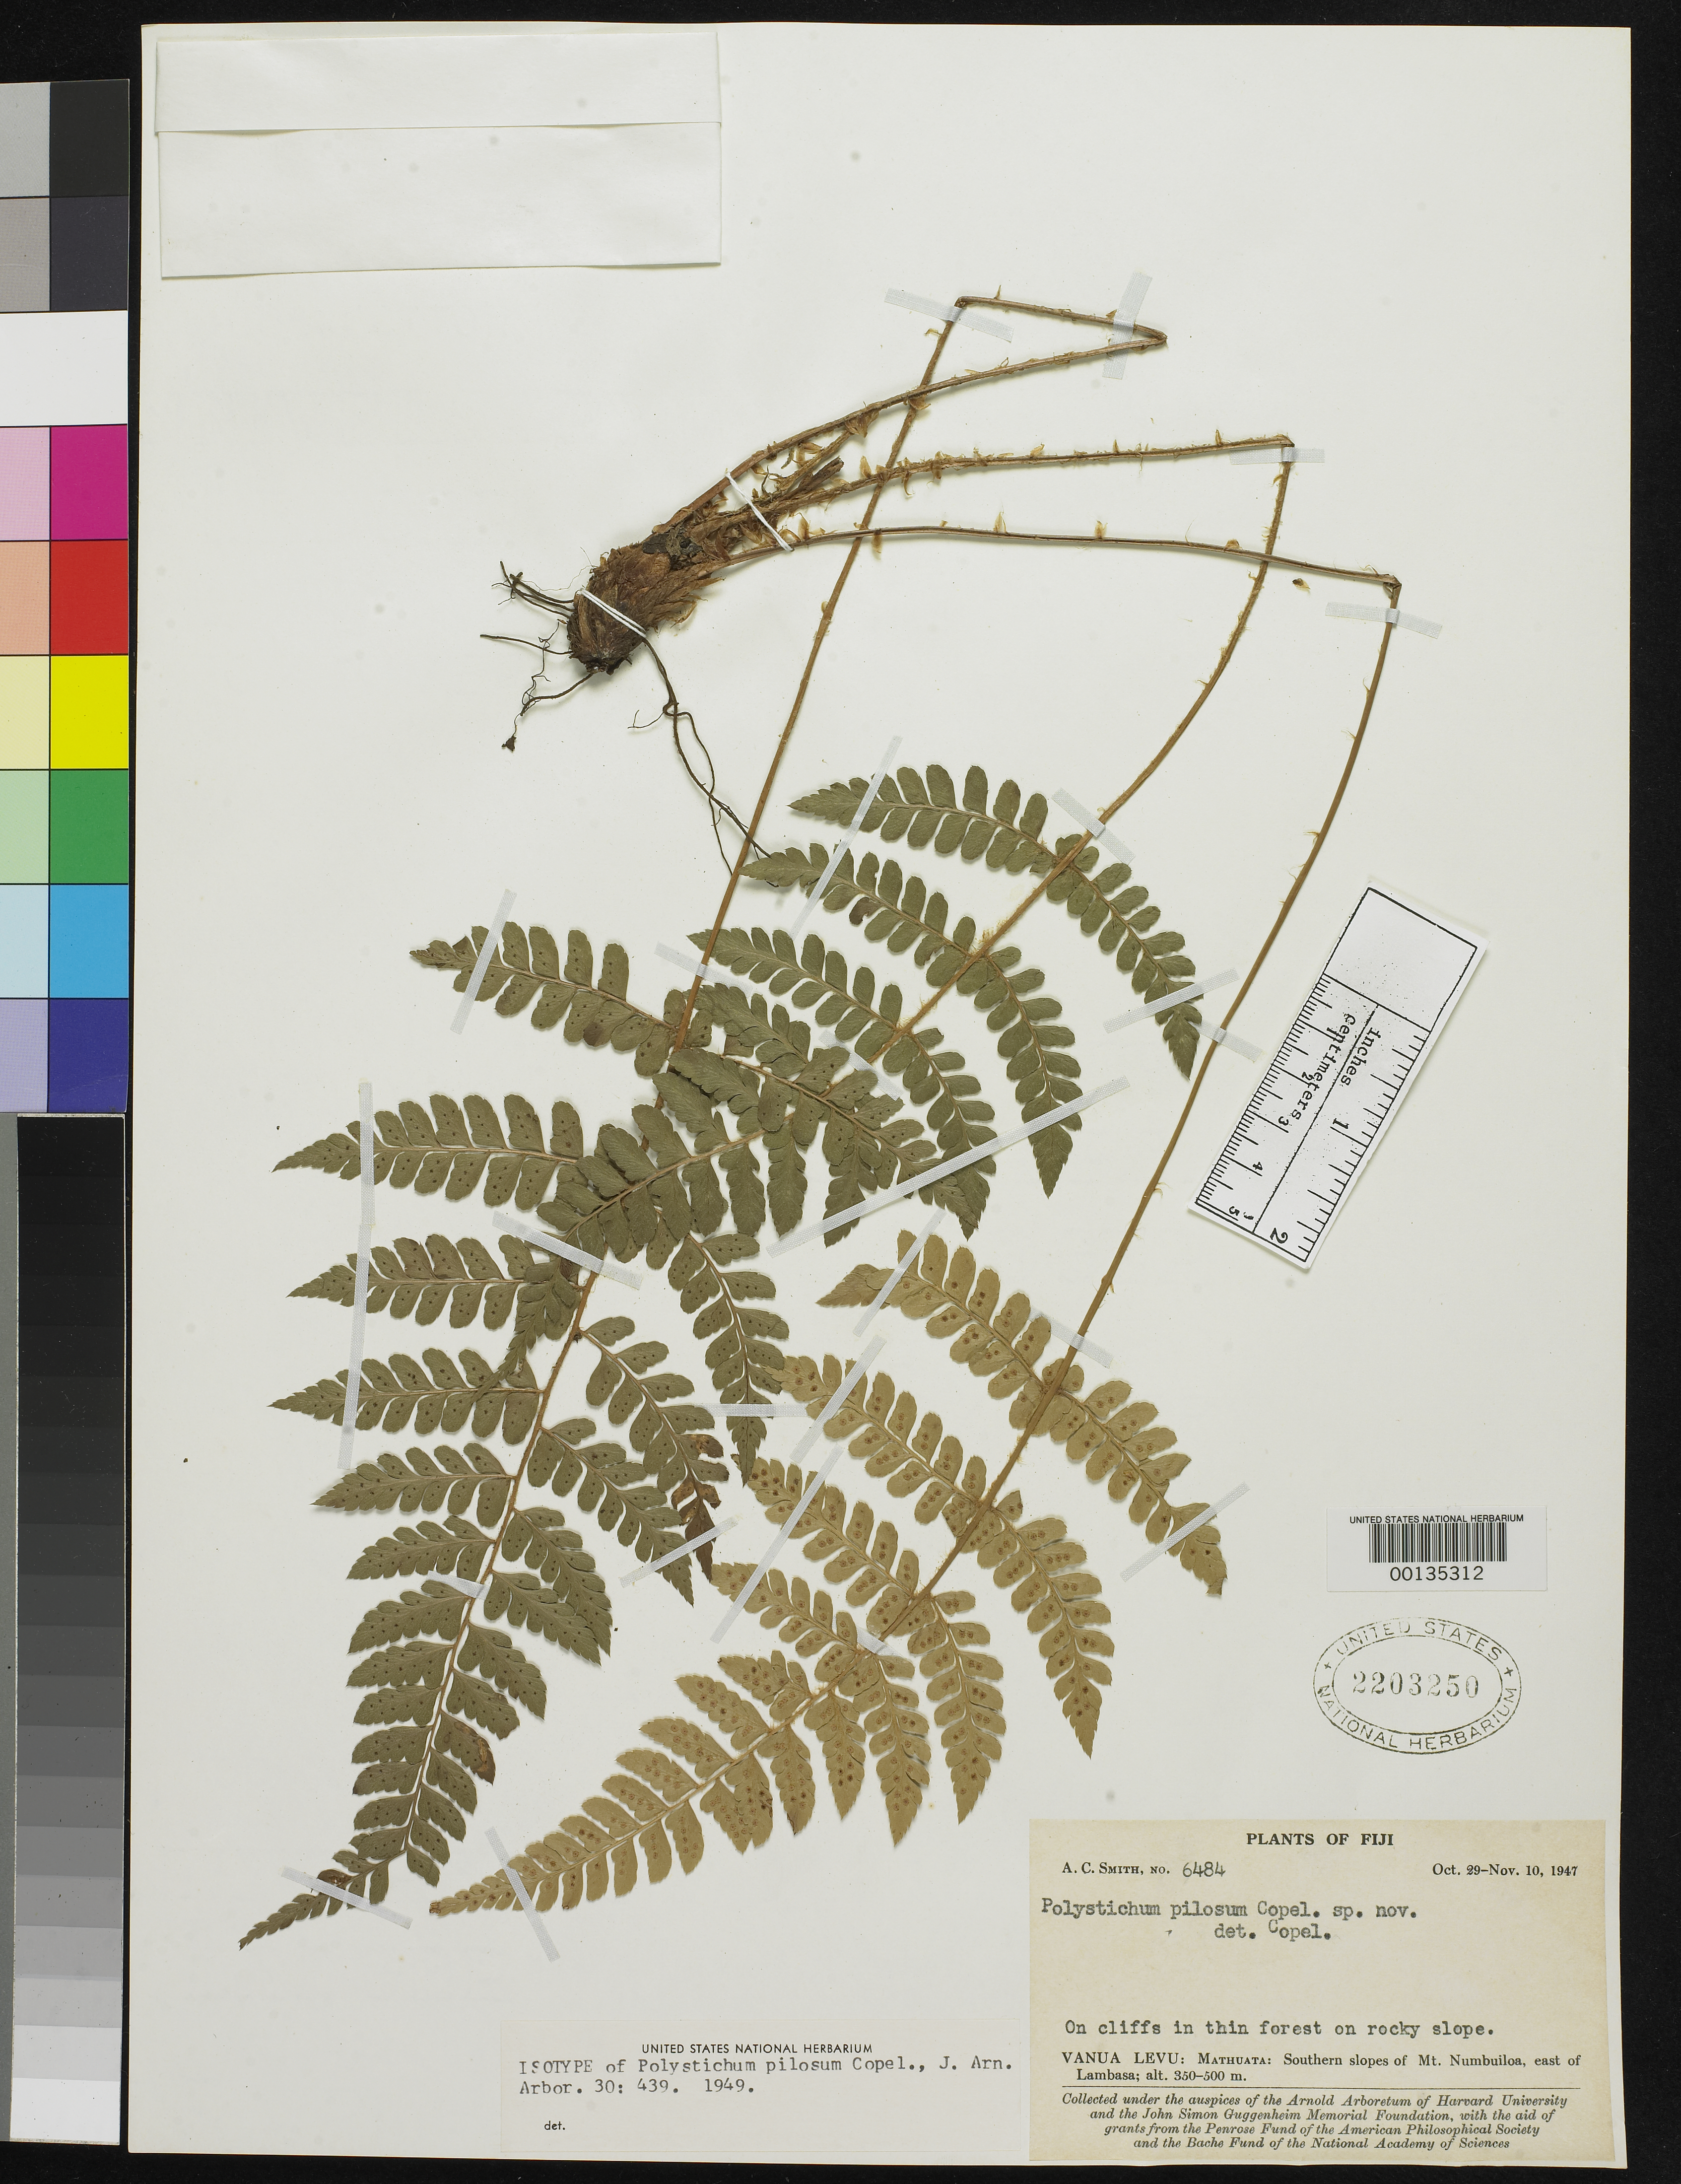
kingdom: Plantae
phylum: Tracheophyta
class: Polypodiopsida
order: Polypodiales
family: Dryopteridaceae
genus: Polystichum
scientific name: Polystichum pilosum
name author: Copel.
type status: Isotype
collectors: A. C. Smith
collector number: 6484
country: Fiji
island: Macuata-i-wai [Mathuata-i-wai]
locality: Vanua Levu Mathuata, S slopes of Mt. Numuiloa, E of Lambasa.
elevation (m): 350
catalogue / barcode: US 2203250